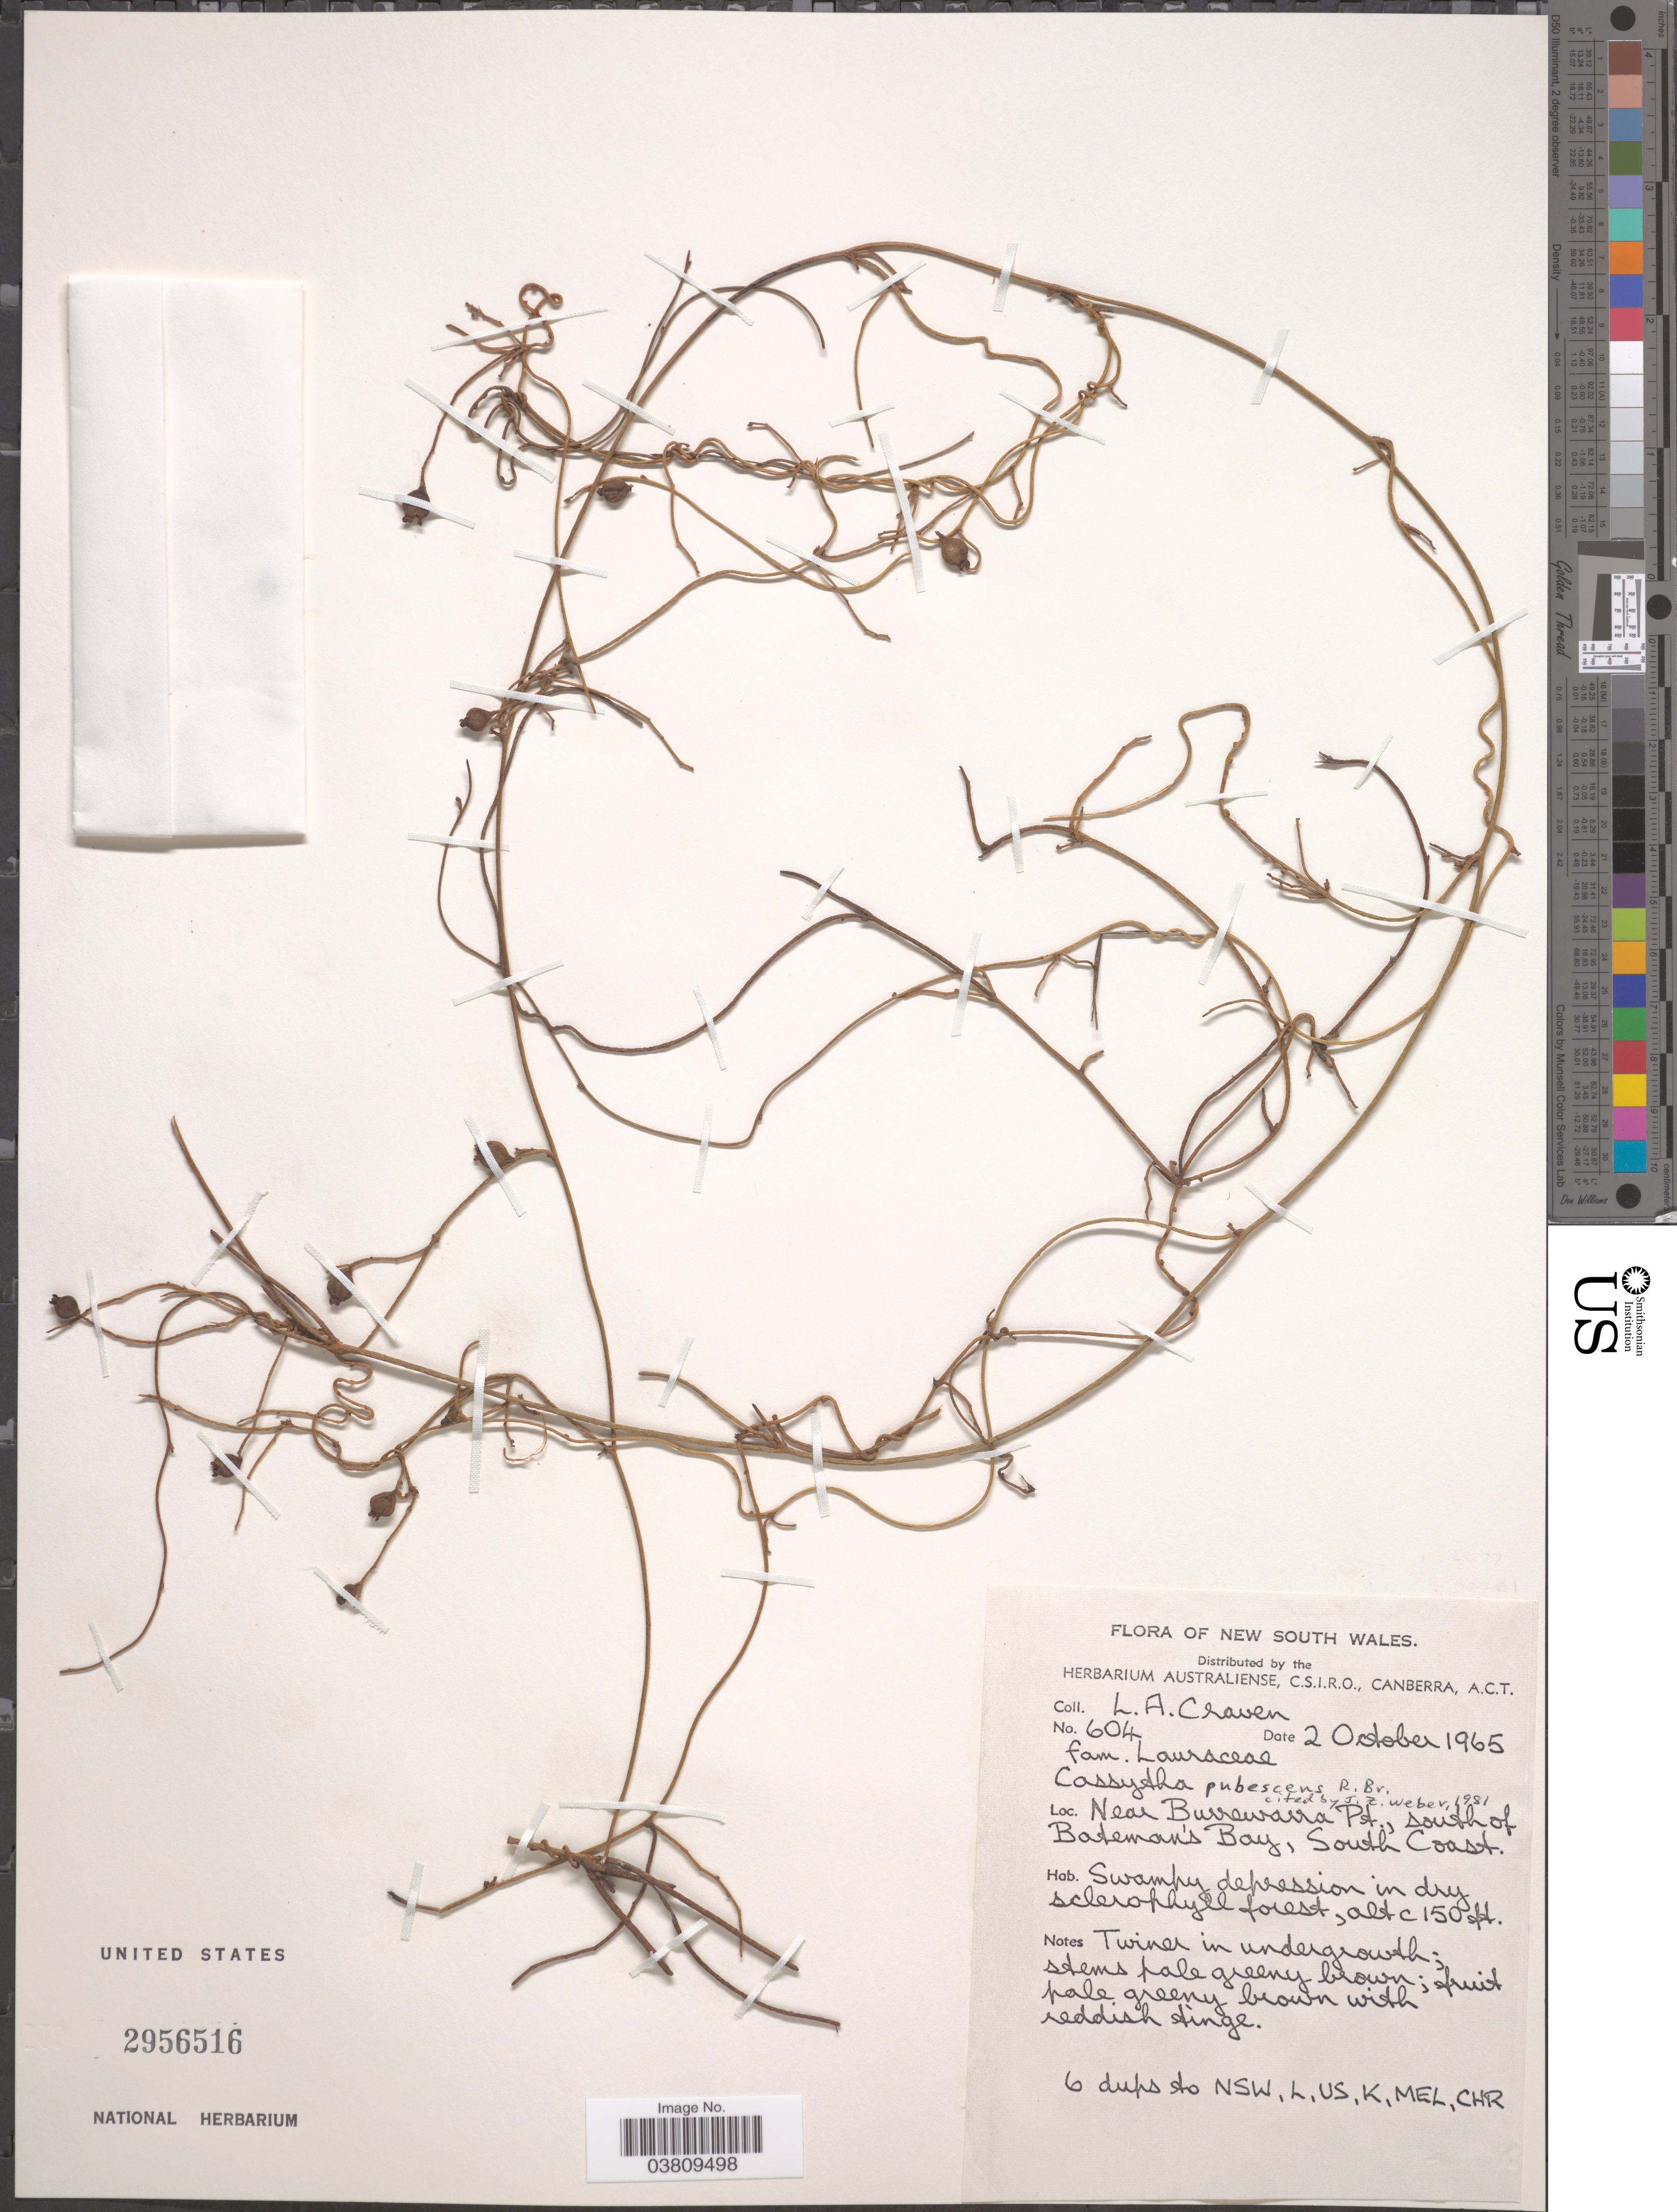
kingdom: Plantae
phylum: Tracheophyta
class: Magnoliopsida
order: Laurales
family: Lauraceae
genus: Cassytha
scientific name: Cassytha pubescens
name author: R. Br.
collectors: L. A. Craven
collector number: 604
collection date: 1965-10-02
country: Australia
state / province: New South Wales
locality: Near Burrewarra Pst., south of Bateman's Bay, South Coast.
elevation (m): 46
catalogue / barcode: US 2956516